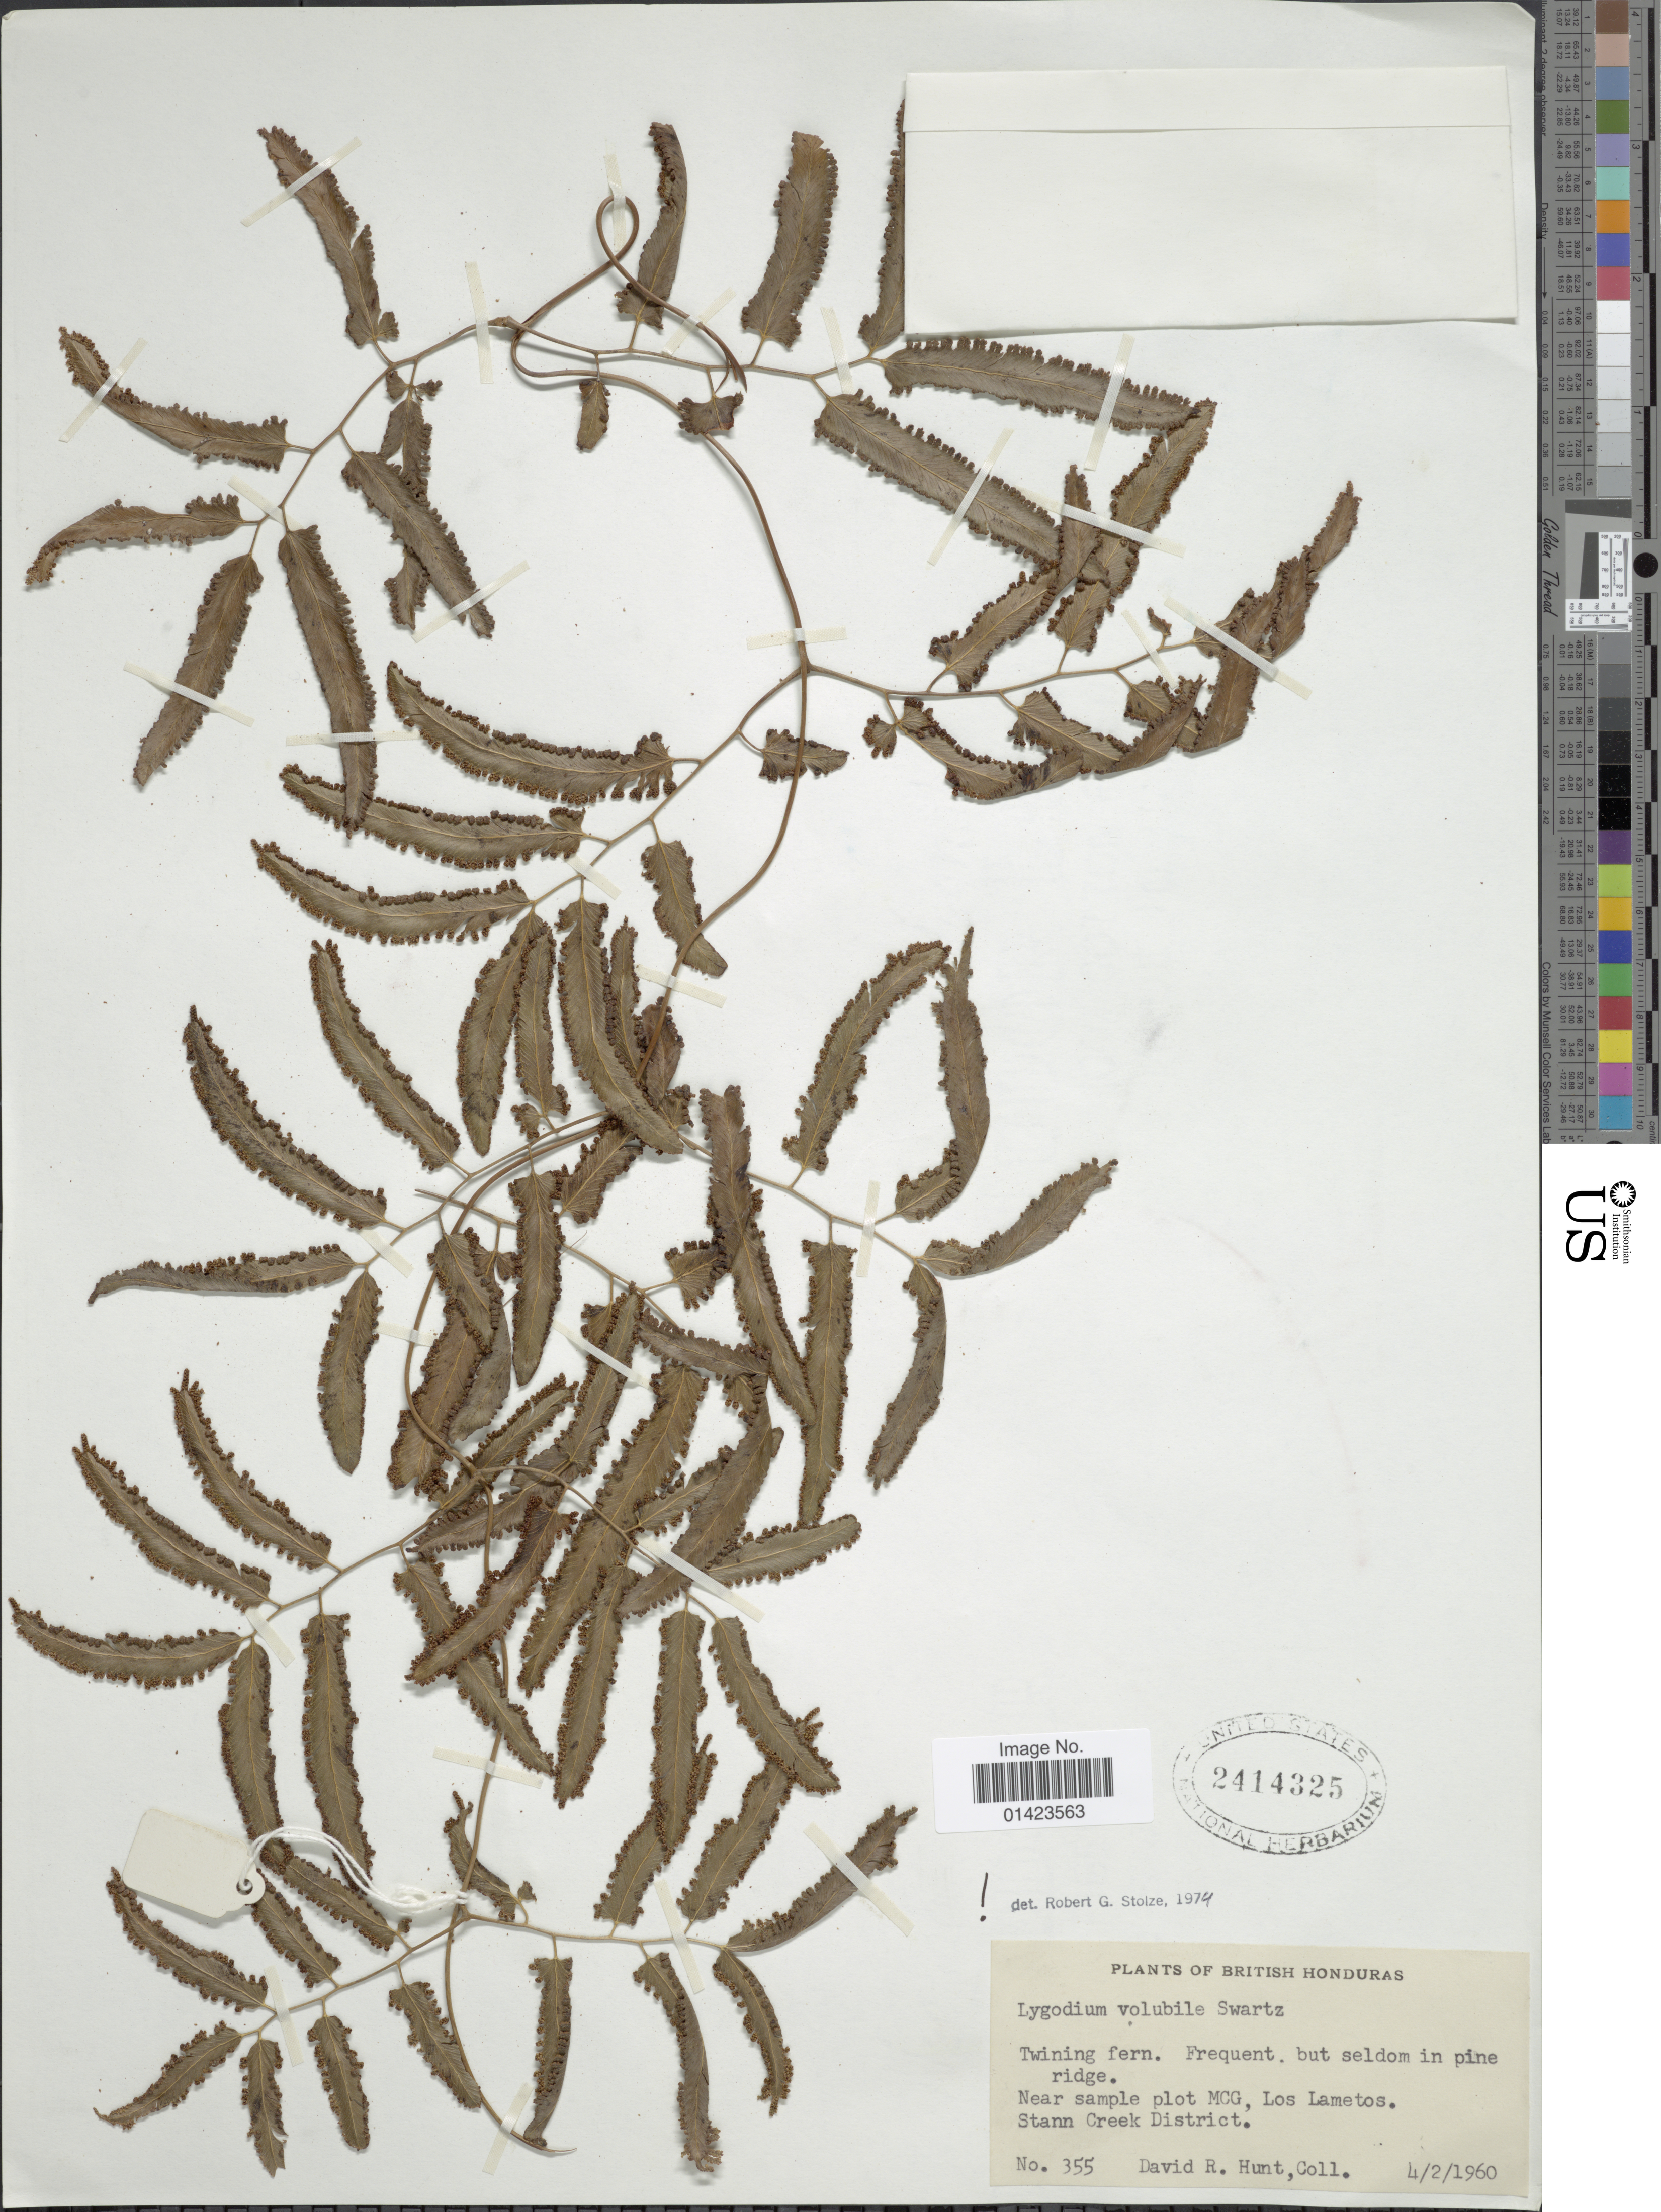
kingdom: Plantae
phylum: Tracheophyta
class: Polypodiopsida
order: Schizaeales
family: Lygodiaceae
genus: Lygodium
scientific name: Lygodium volubile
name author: Sw.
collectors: D. R. Hunt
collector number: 355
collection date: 1960-02-04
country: Belize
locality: British Honduras, near sample plot MCG, Los Lametos, Stann Creek District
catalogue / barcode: US 2414325